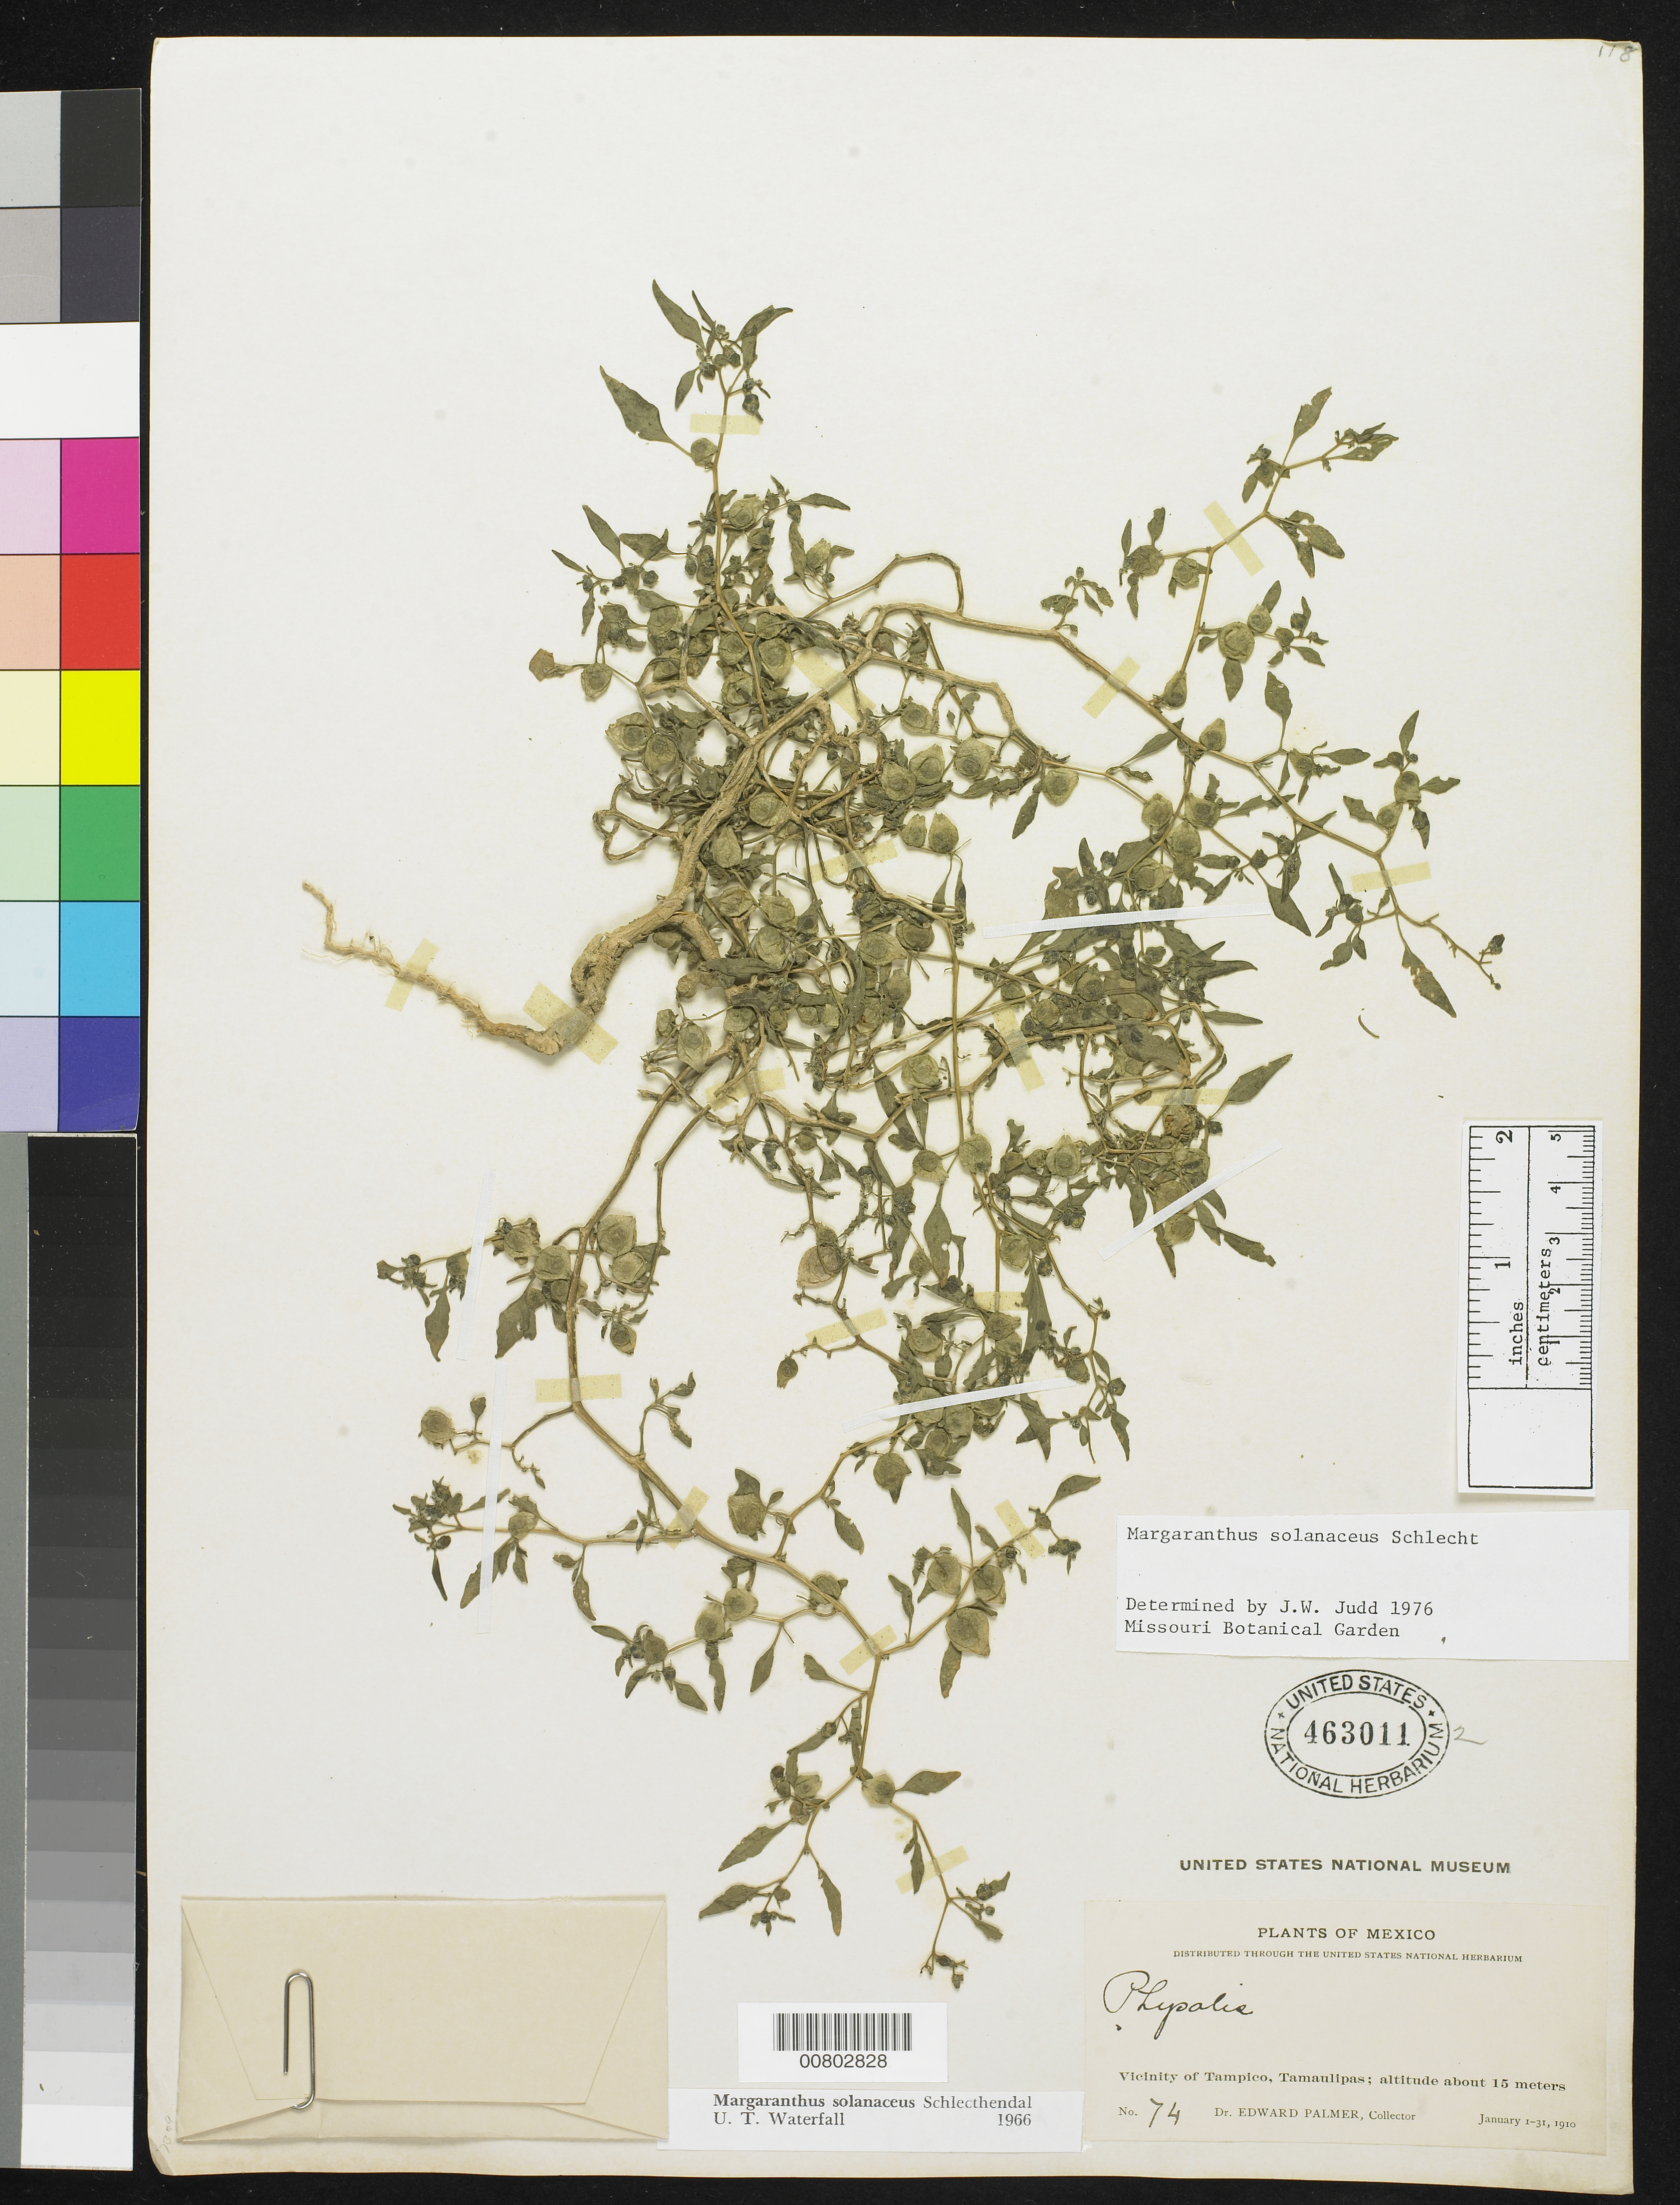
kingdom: Plantae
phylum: Tracheophyta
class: Magnoliopsida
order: Solanales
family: Solanaceae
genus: Margaranthus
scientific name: Margaranthus solanaceus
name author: Schltdl.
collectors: E. Palmer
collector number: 74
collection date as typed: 01 Jan 1910 to 31 Jan 1910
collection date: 1910-01-01/1910-01-31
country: Mexico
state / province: Tamaulipas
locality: Vicinity of Tampico, Tamaulipas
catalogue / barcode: US 463011